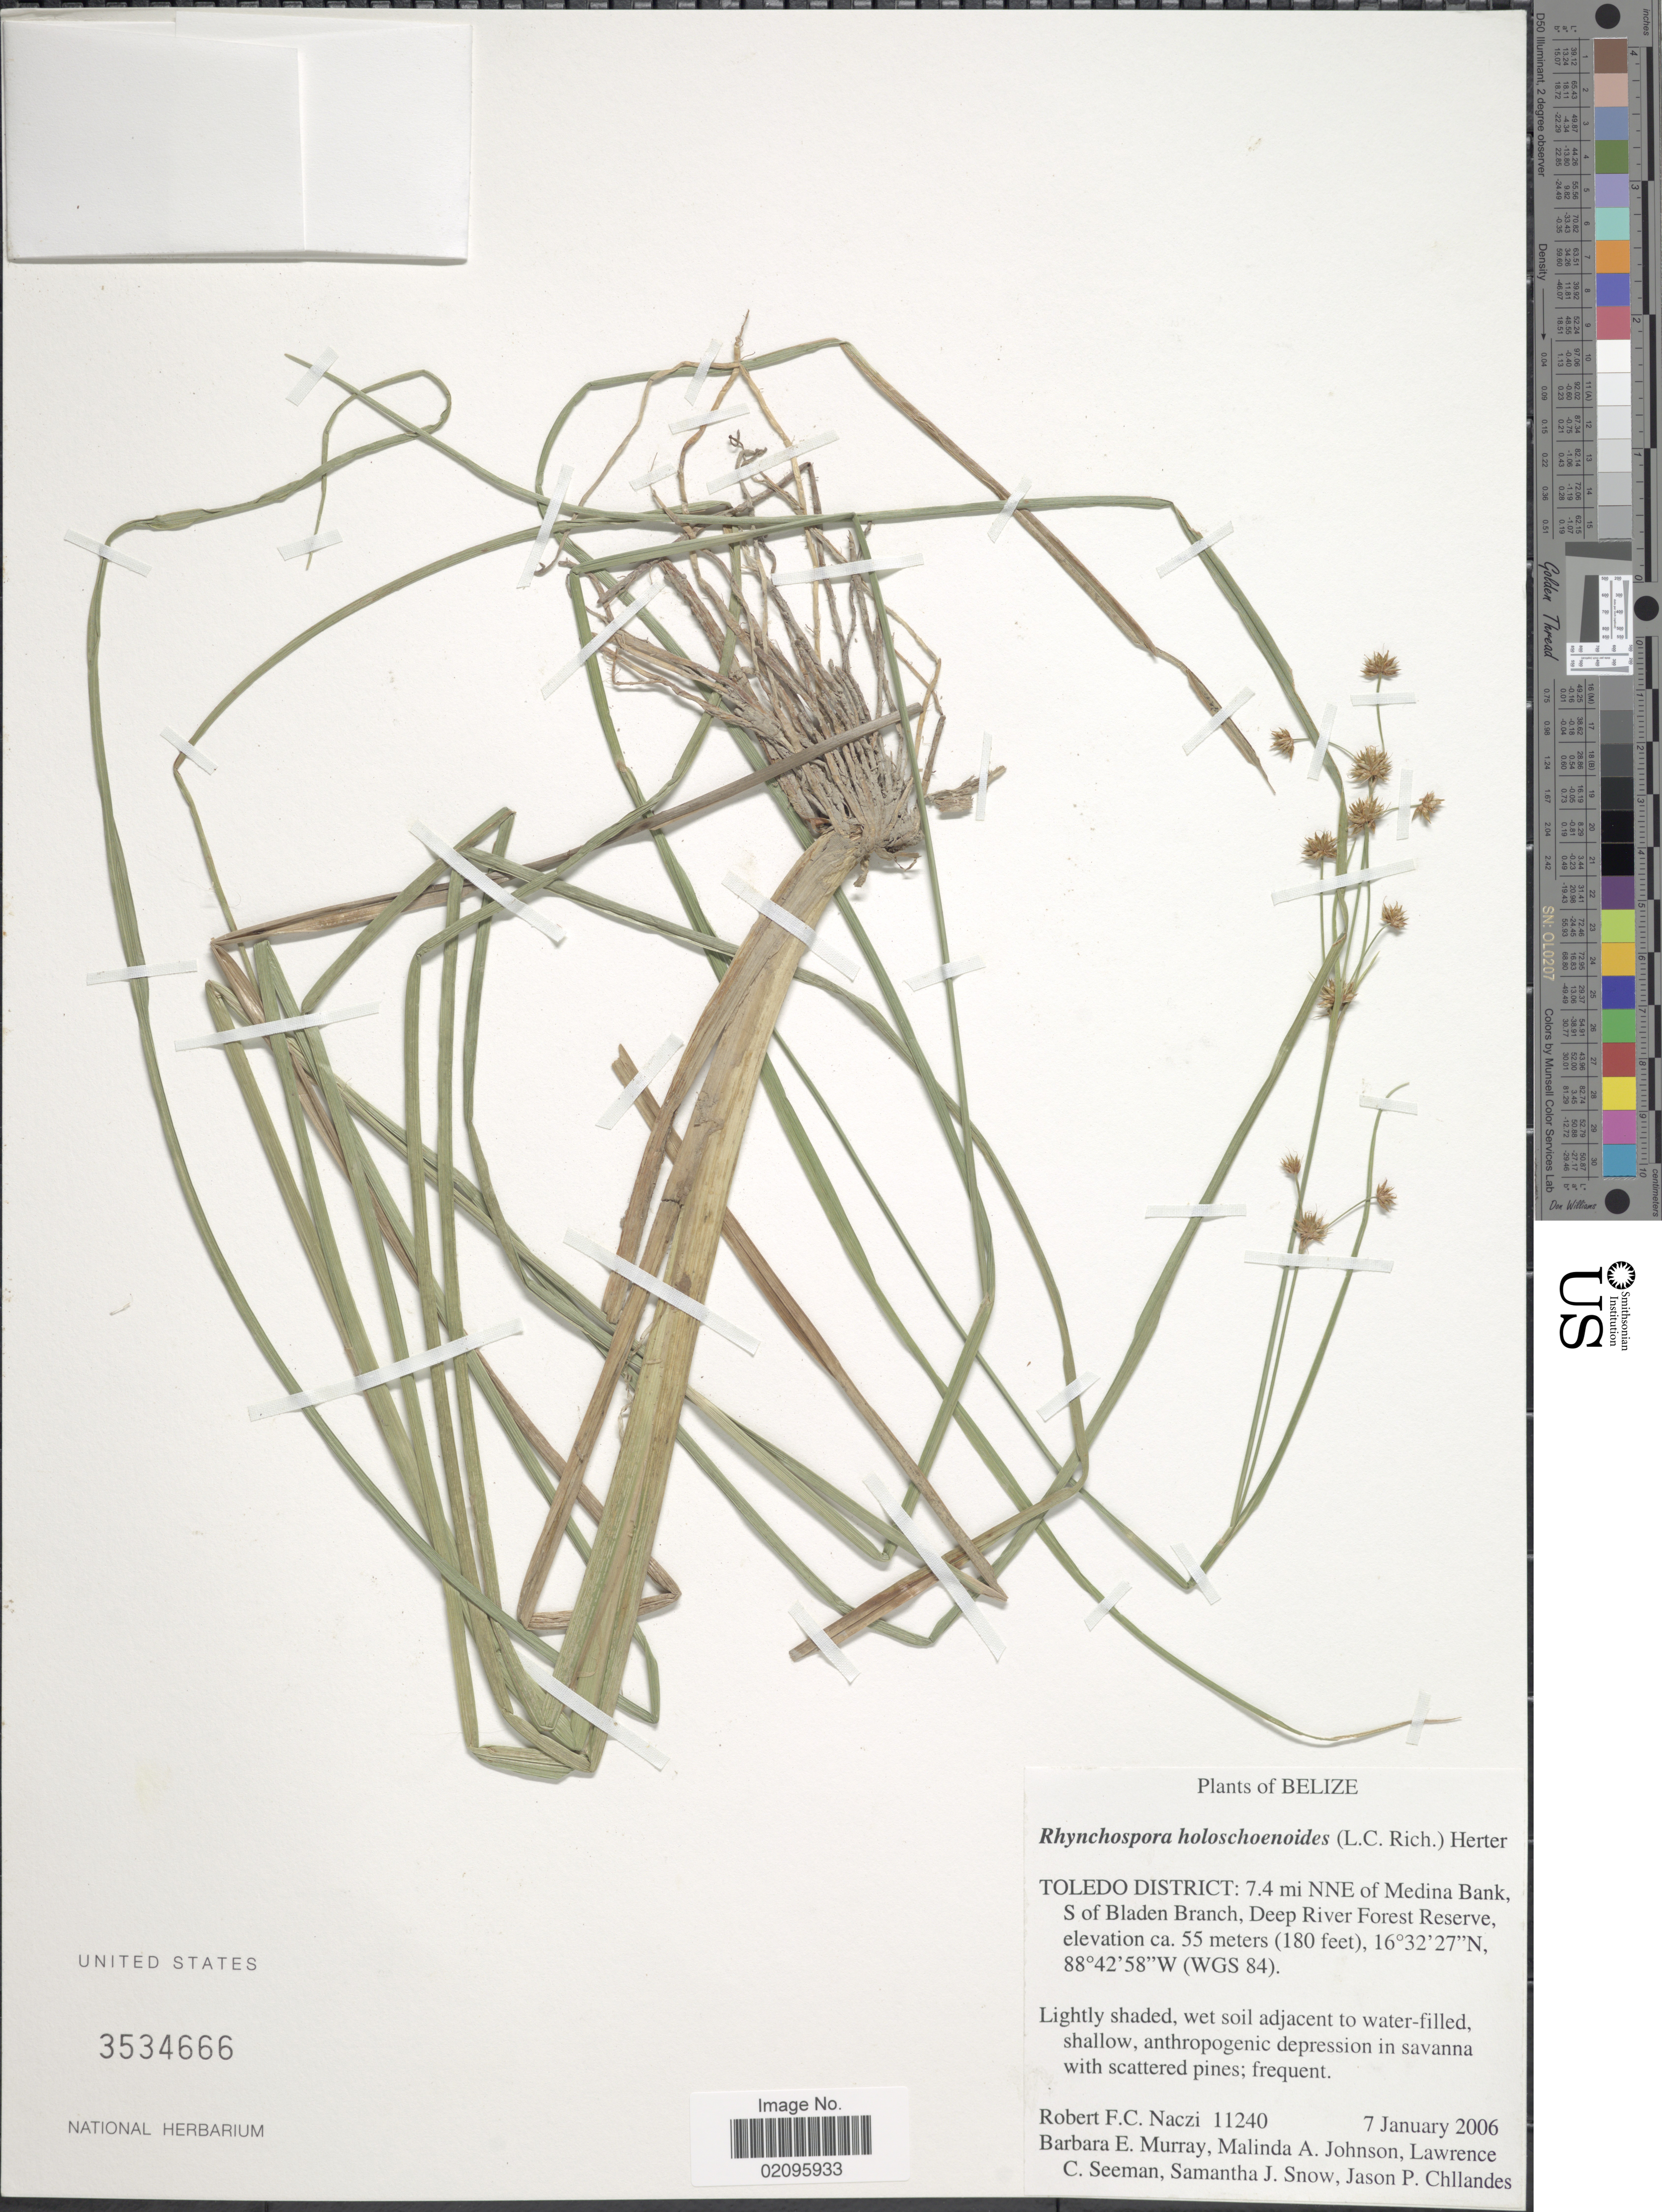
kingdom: Plantae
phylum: Tracheophyta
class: Liliopsida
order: Poales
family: Cyperaceae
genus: Rhynchospora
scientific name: Rhynchospora holoschoenoides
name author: (Rich.) Herter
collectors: R. F. C. Naczi, B. Murray, M. A. Johnson, L. Seeman & et al.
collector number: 11240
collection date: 2006-01-07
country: Belize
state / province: Toledo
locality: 7.4 mi NNE of Medina Bank, S of Bladen Branch, Deep River Forest Reserve, (WGS 84).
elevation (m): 55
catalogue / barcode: US 3534666